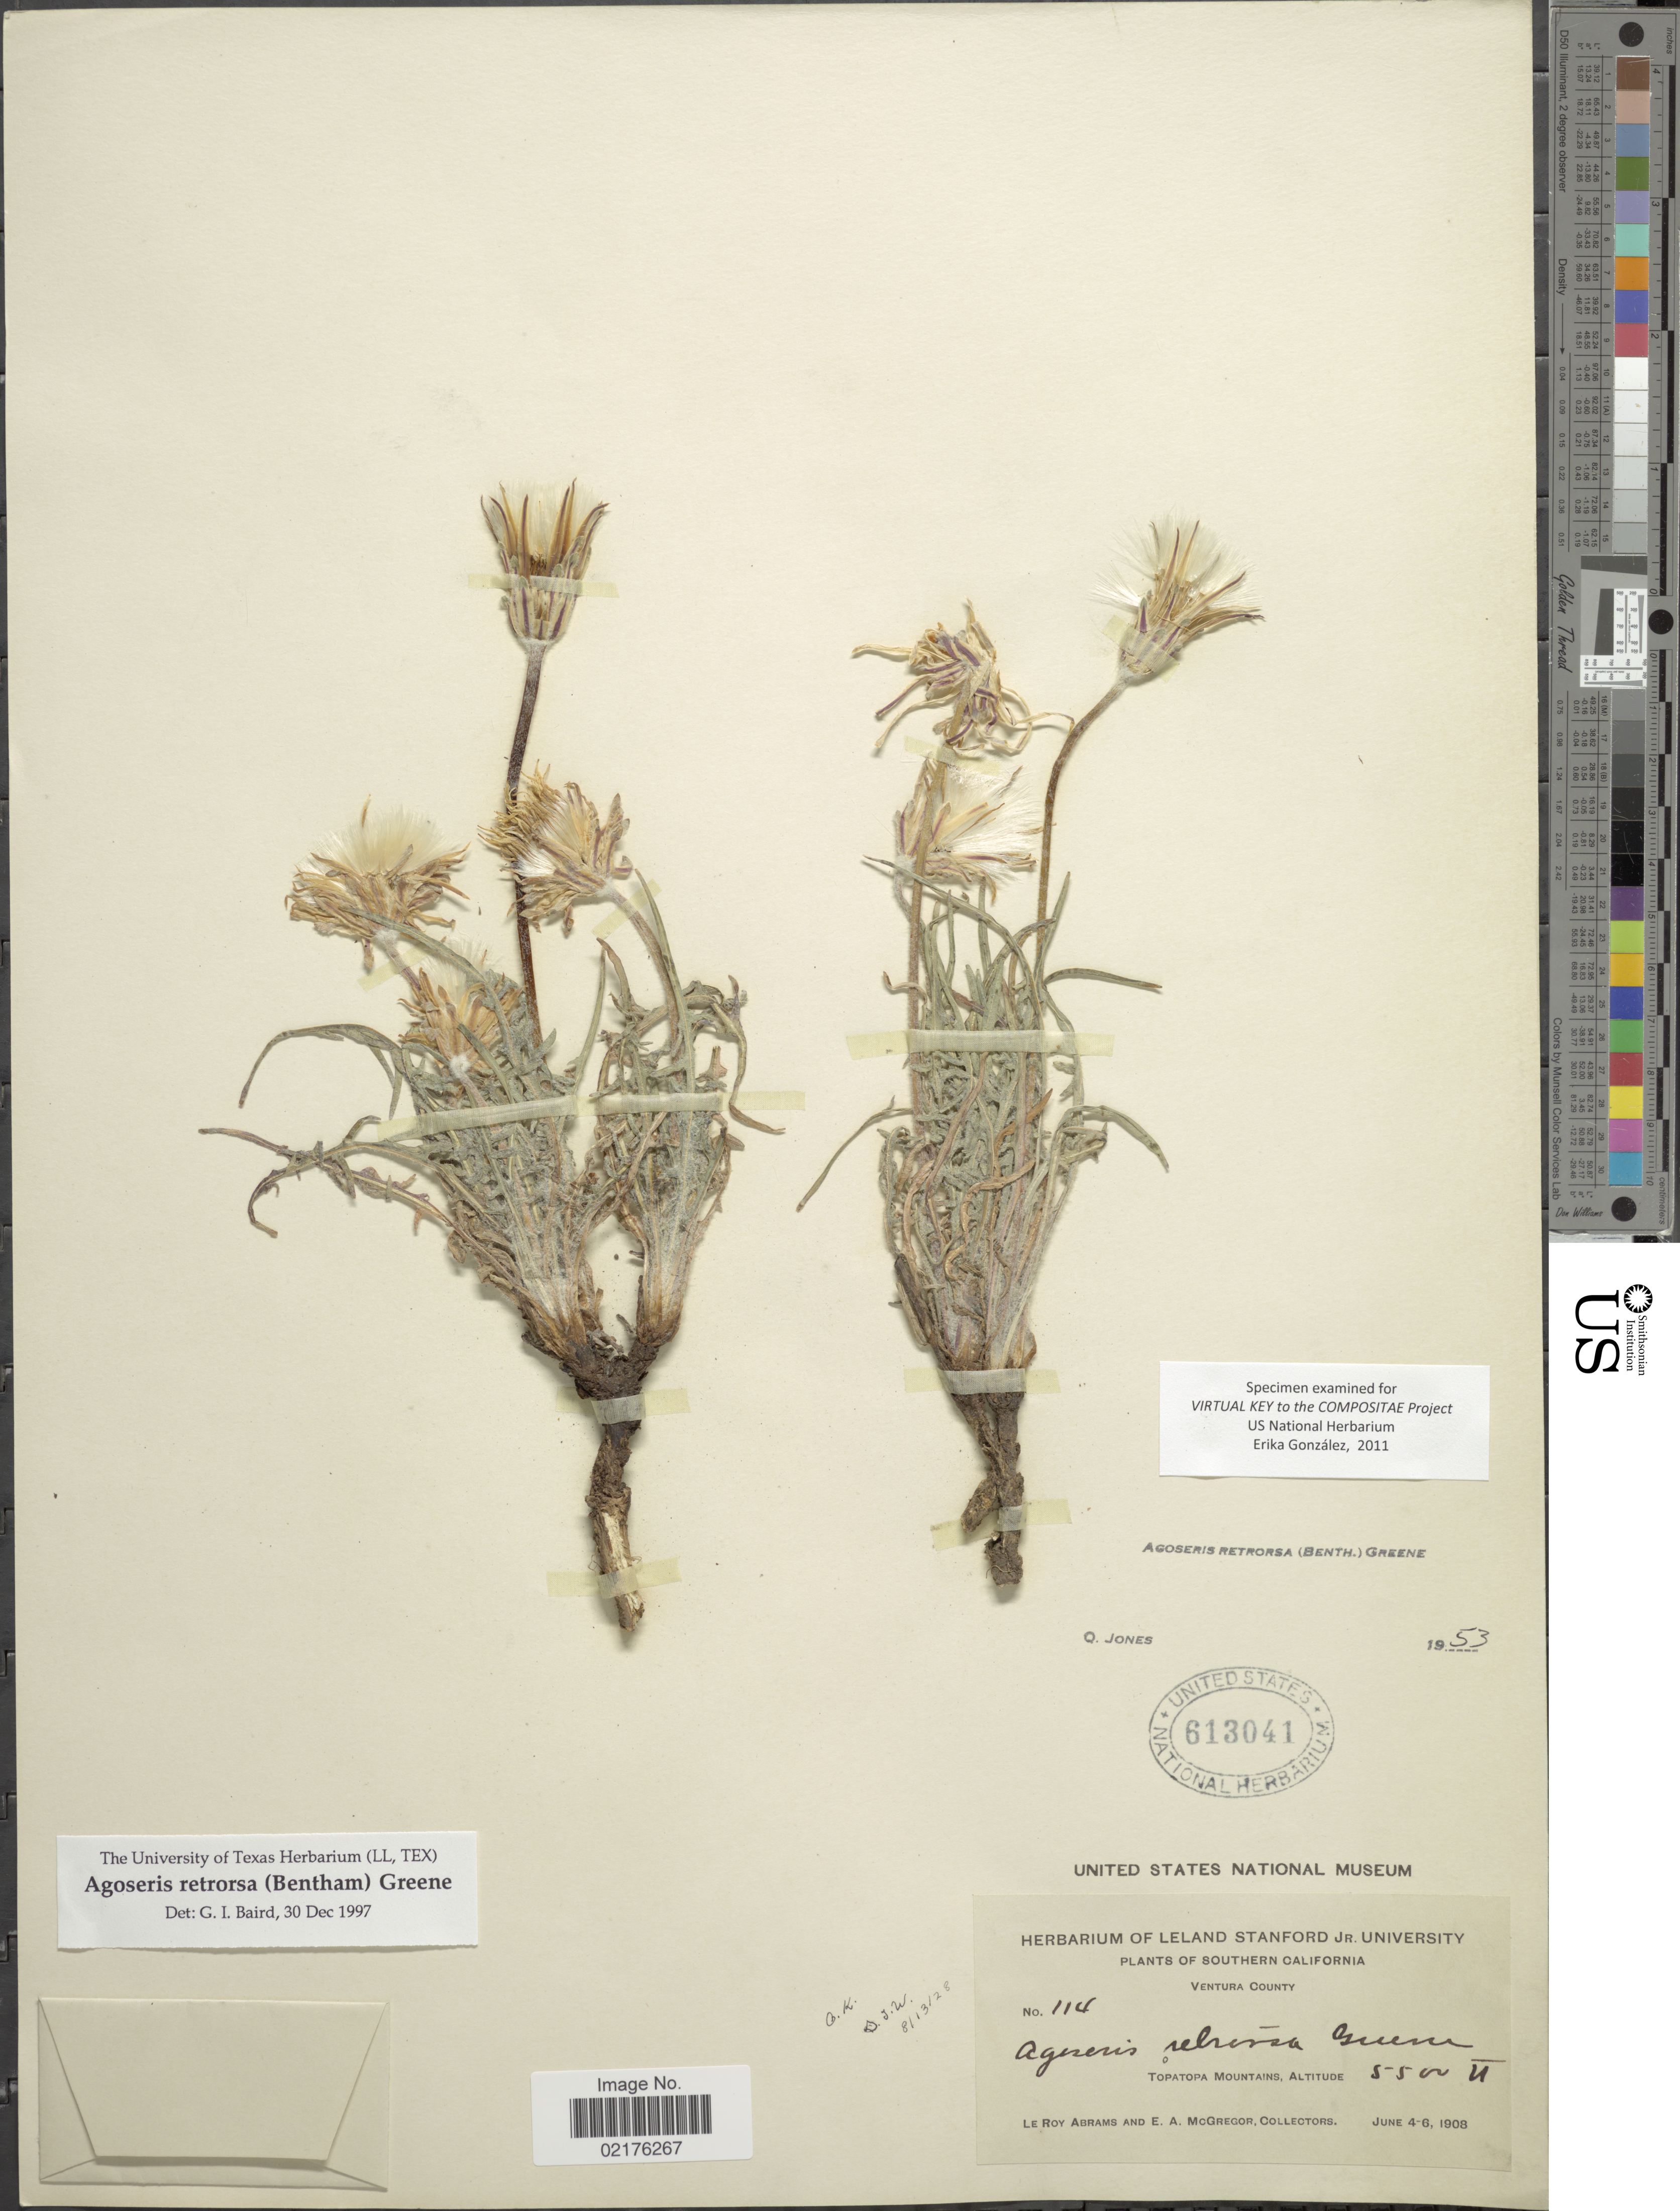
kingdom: Plantae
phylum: Tracheophyta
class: Magnoliopsida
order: Asterales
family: Asteraceae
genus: Agoseris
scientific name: Agoseris retrorsa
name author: (Benth.) Greene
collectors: L. Abrams & E. A. McGregor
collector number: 114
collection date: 1908-06-04/1908-06-06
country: United States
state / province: California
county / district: Ventura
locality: Southern California, Ventura County, Topatopa Mountains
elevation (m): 1676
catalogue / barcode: US 613041